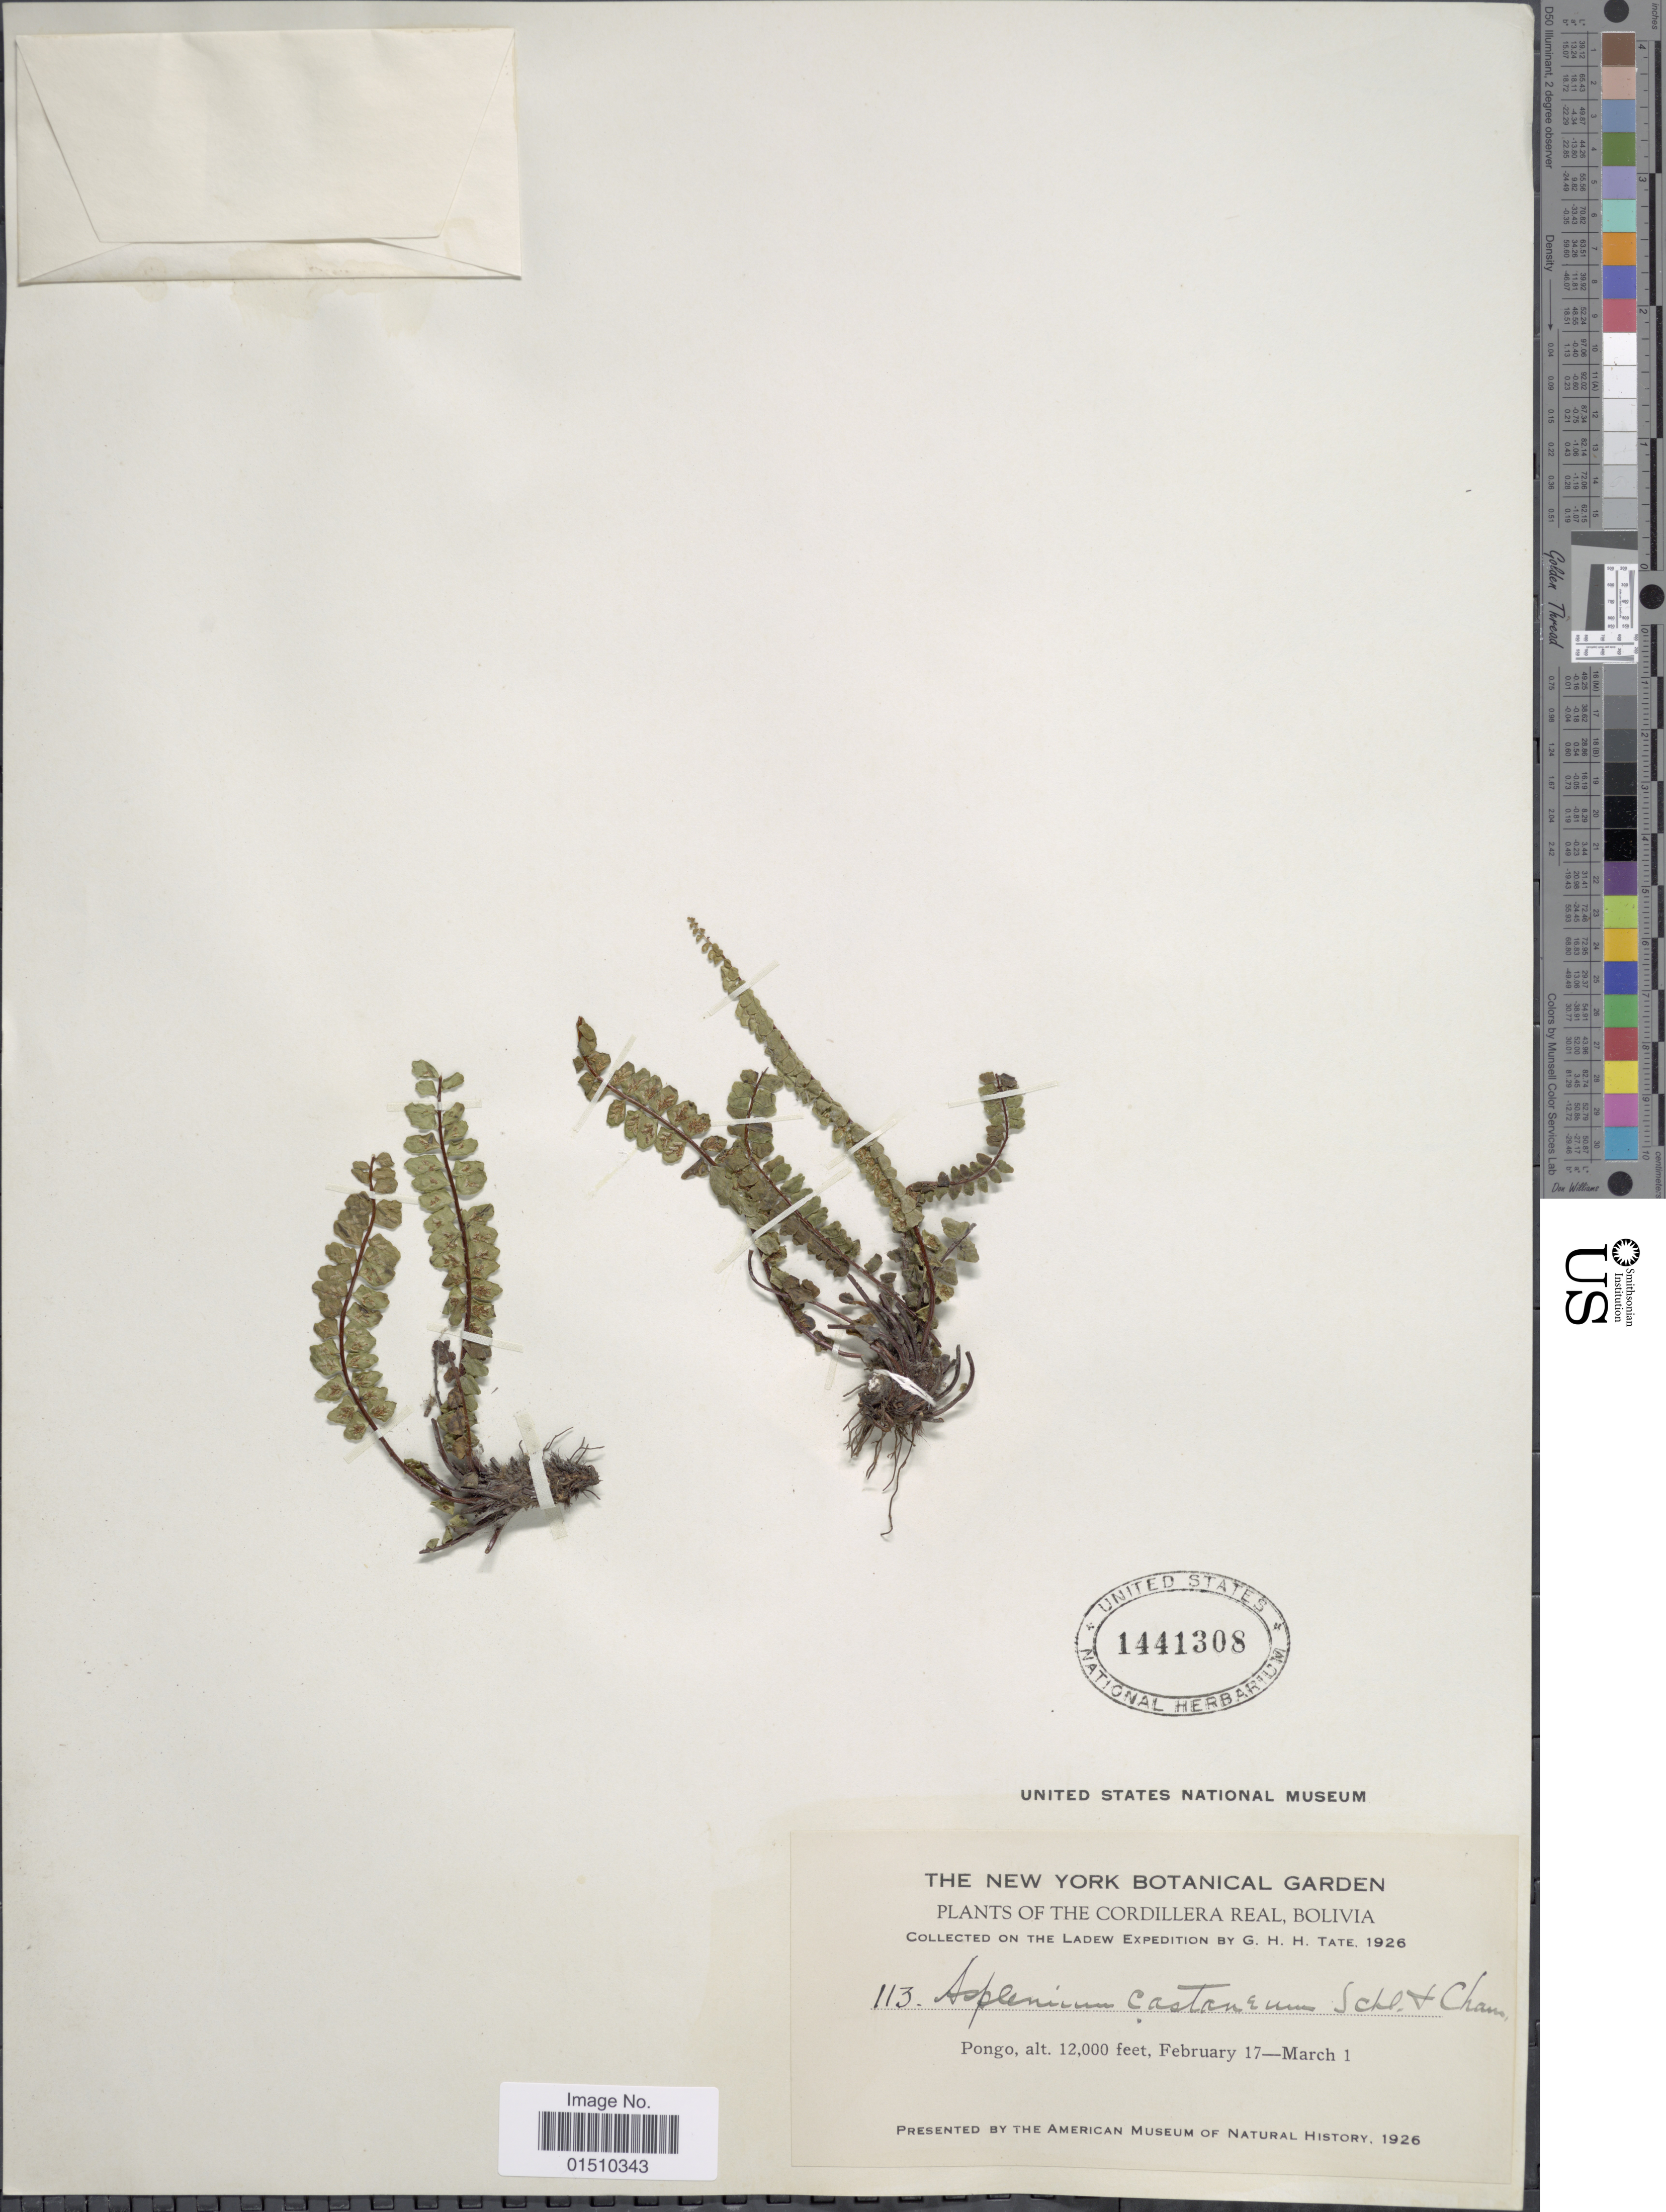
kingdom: Plantae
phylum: Tracheophyta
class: Polypodiopsida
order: Polypodiales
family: Aspleniaceae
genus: Asplenium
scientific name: Asplenium castaneum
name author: Schltdl. & Cham.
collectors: G. H. H.Tate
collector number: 113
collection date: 1926-02-17/1926-03-01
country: Bolivia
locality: The Cordillera real, Bolivia, Pongo.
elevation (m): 3658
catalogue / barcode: US 1441308